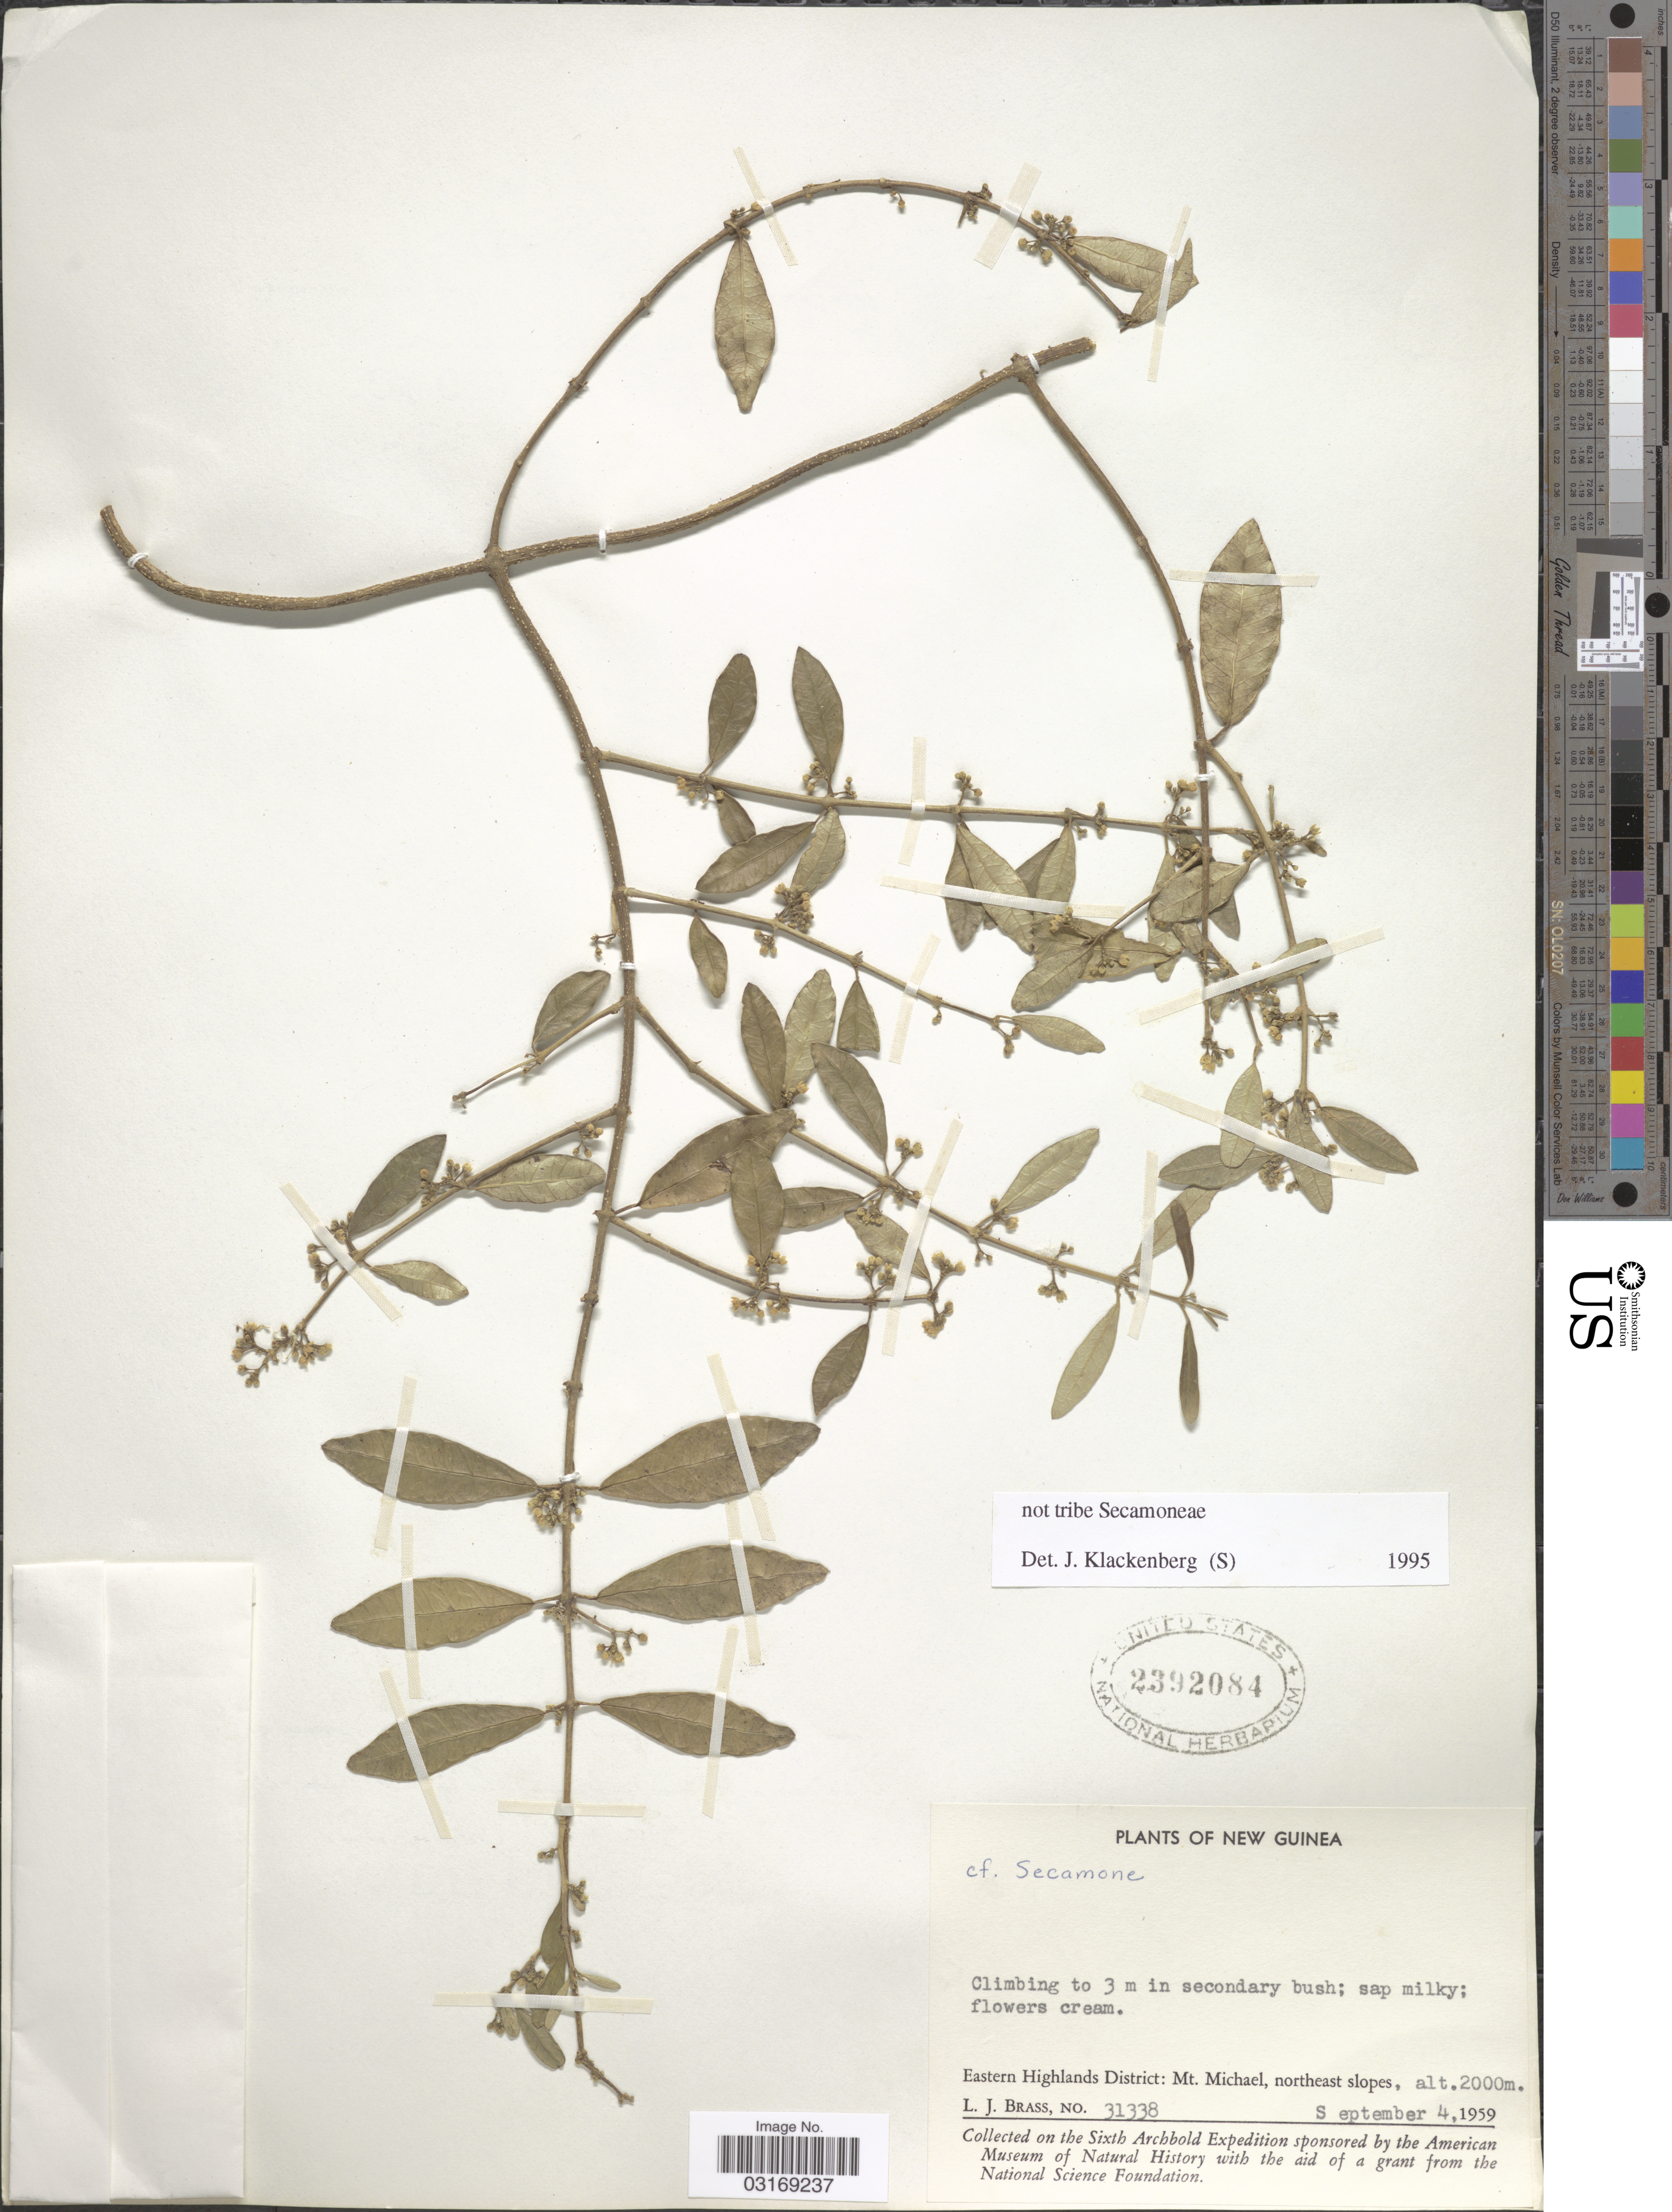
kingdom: Plantae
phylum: Tracheophyta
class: Magnoliopsida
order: Gentianales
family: Apocynaceae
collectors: L. J. Brass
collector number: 31338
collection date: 1959-09-04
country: Papua New Guinea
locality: New Guinea. Eastern Highlands District: Mt. Michael, northeast slopes.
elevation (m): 2000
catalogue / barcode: US 2392084